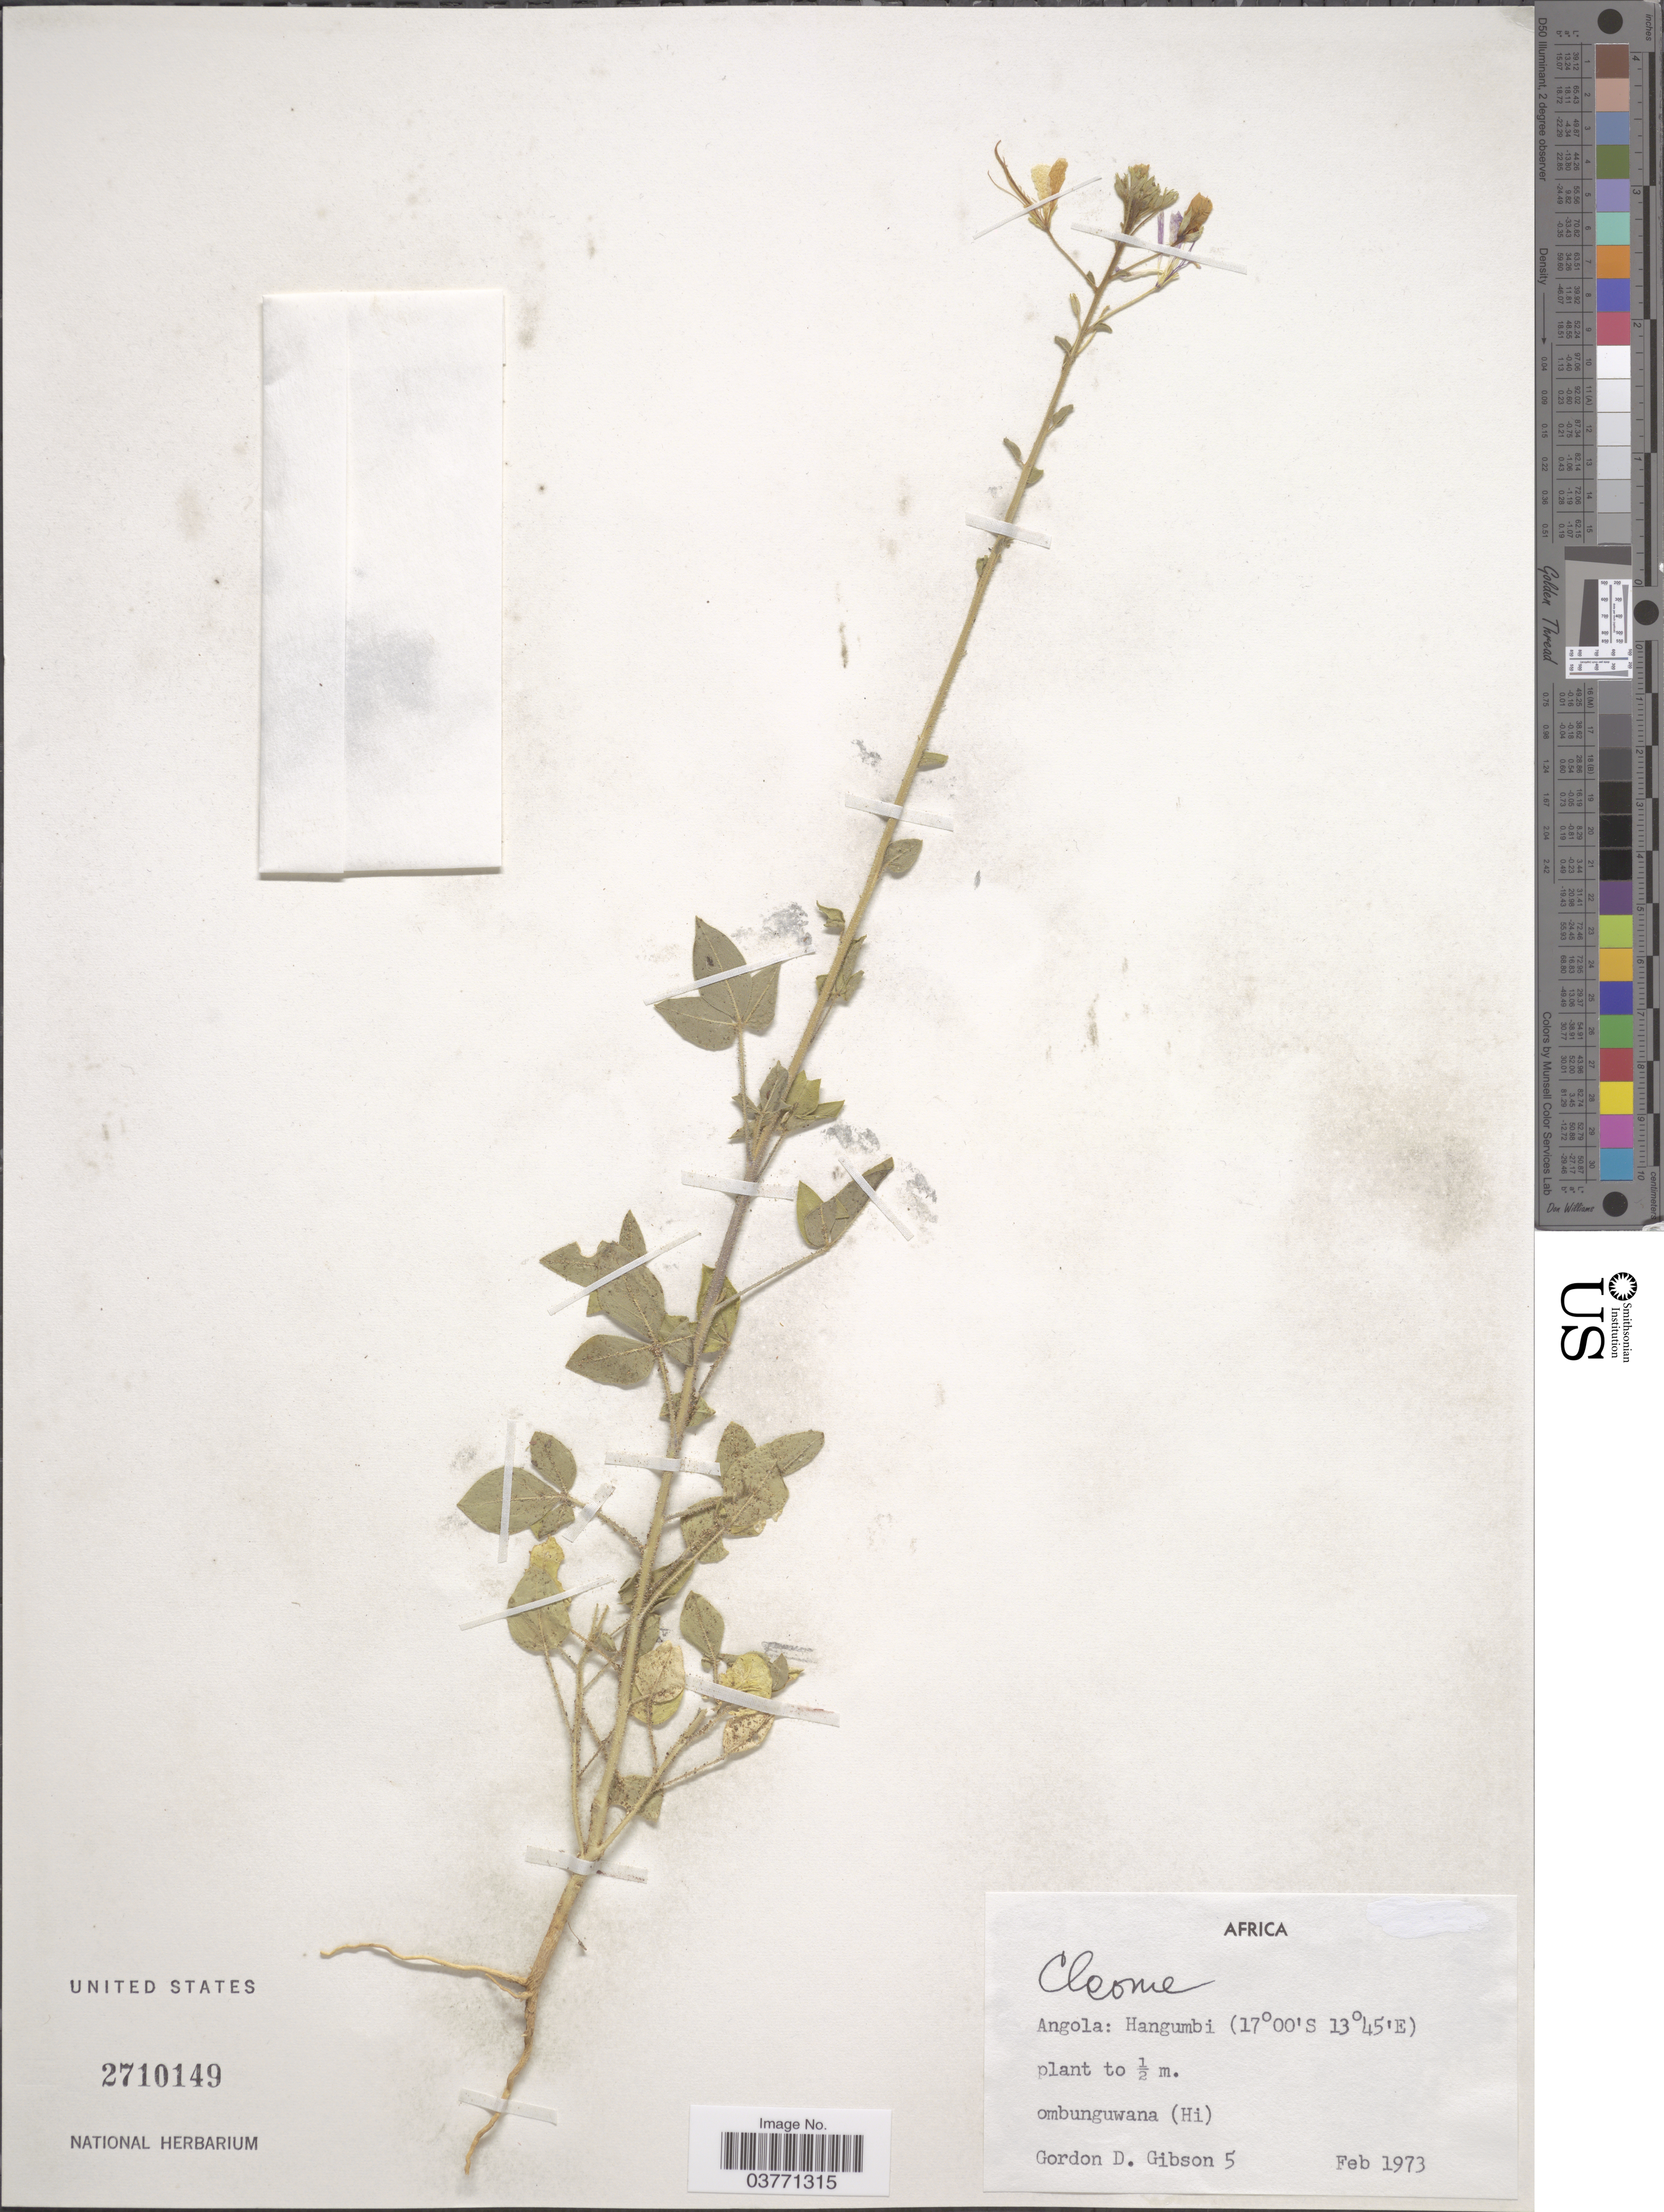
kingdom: Plantae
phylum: Tracheophyta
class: Magnoliopsida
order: Brassicales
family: Cleomaceae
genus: Cleome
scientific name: Cleome sp.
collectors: G. D. Gibson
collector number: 5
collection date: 1973-02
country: Angola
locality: Hangumbi.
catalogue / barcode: US 2710149